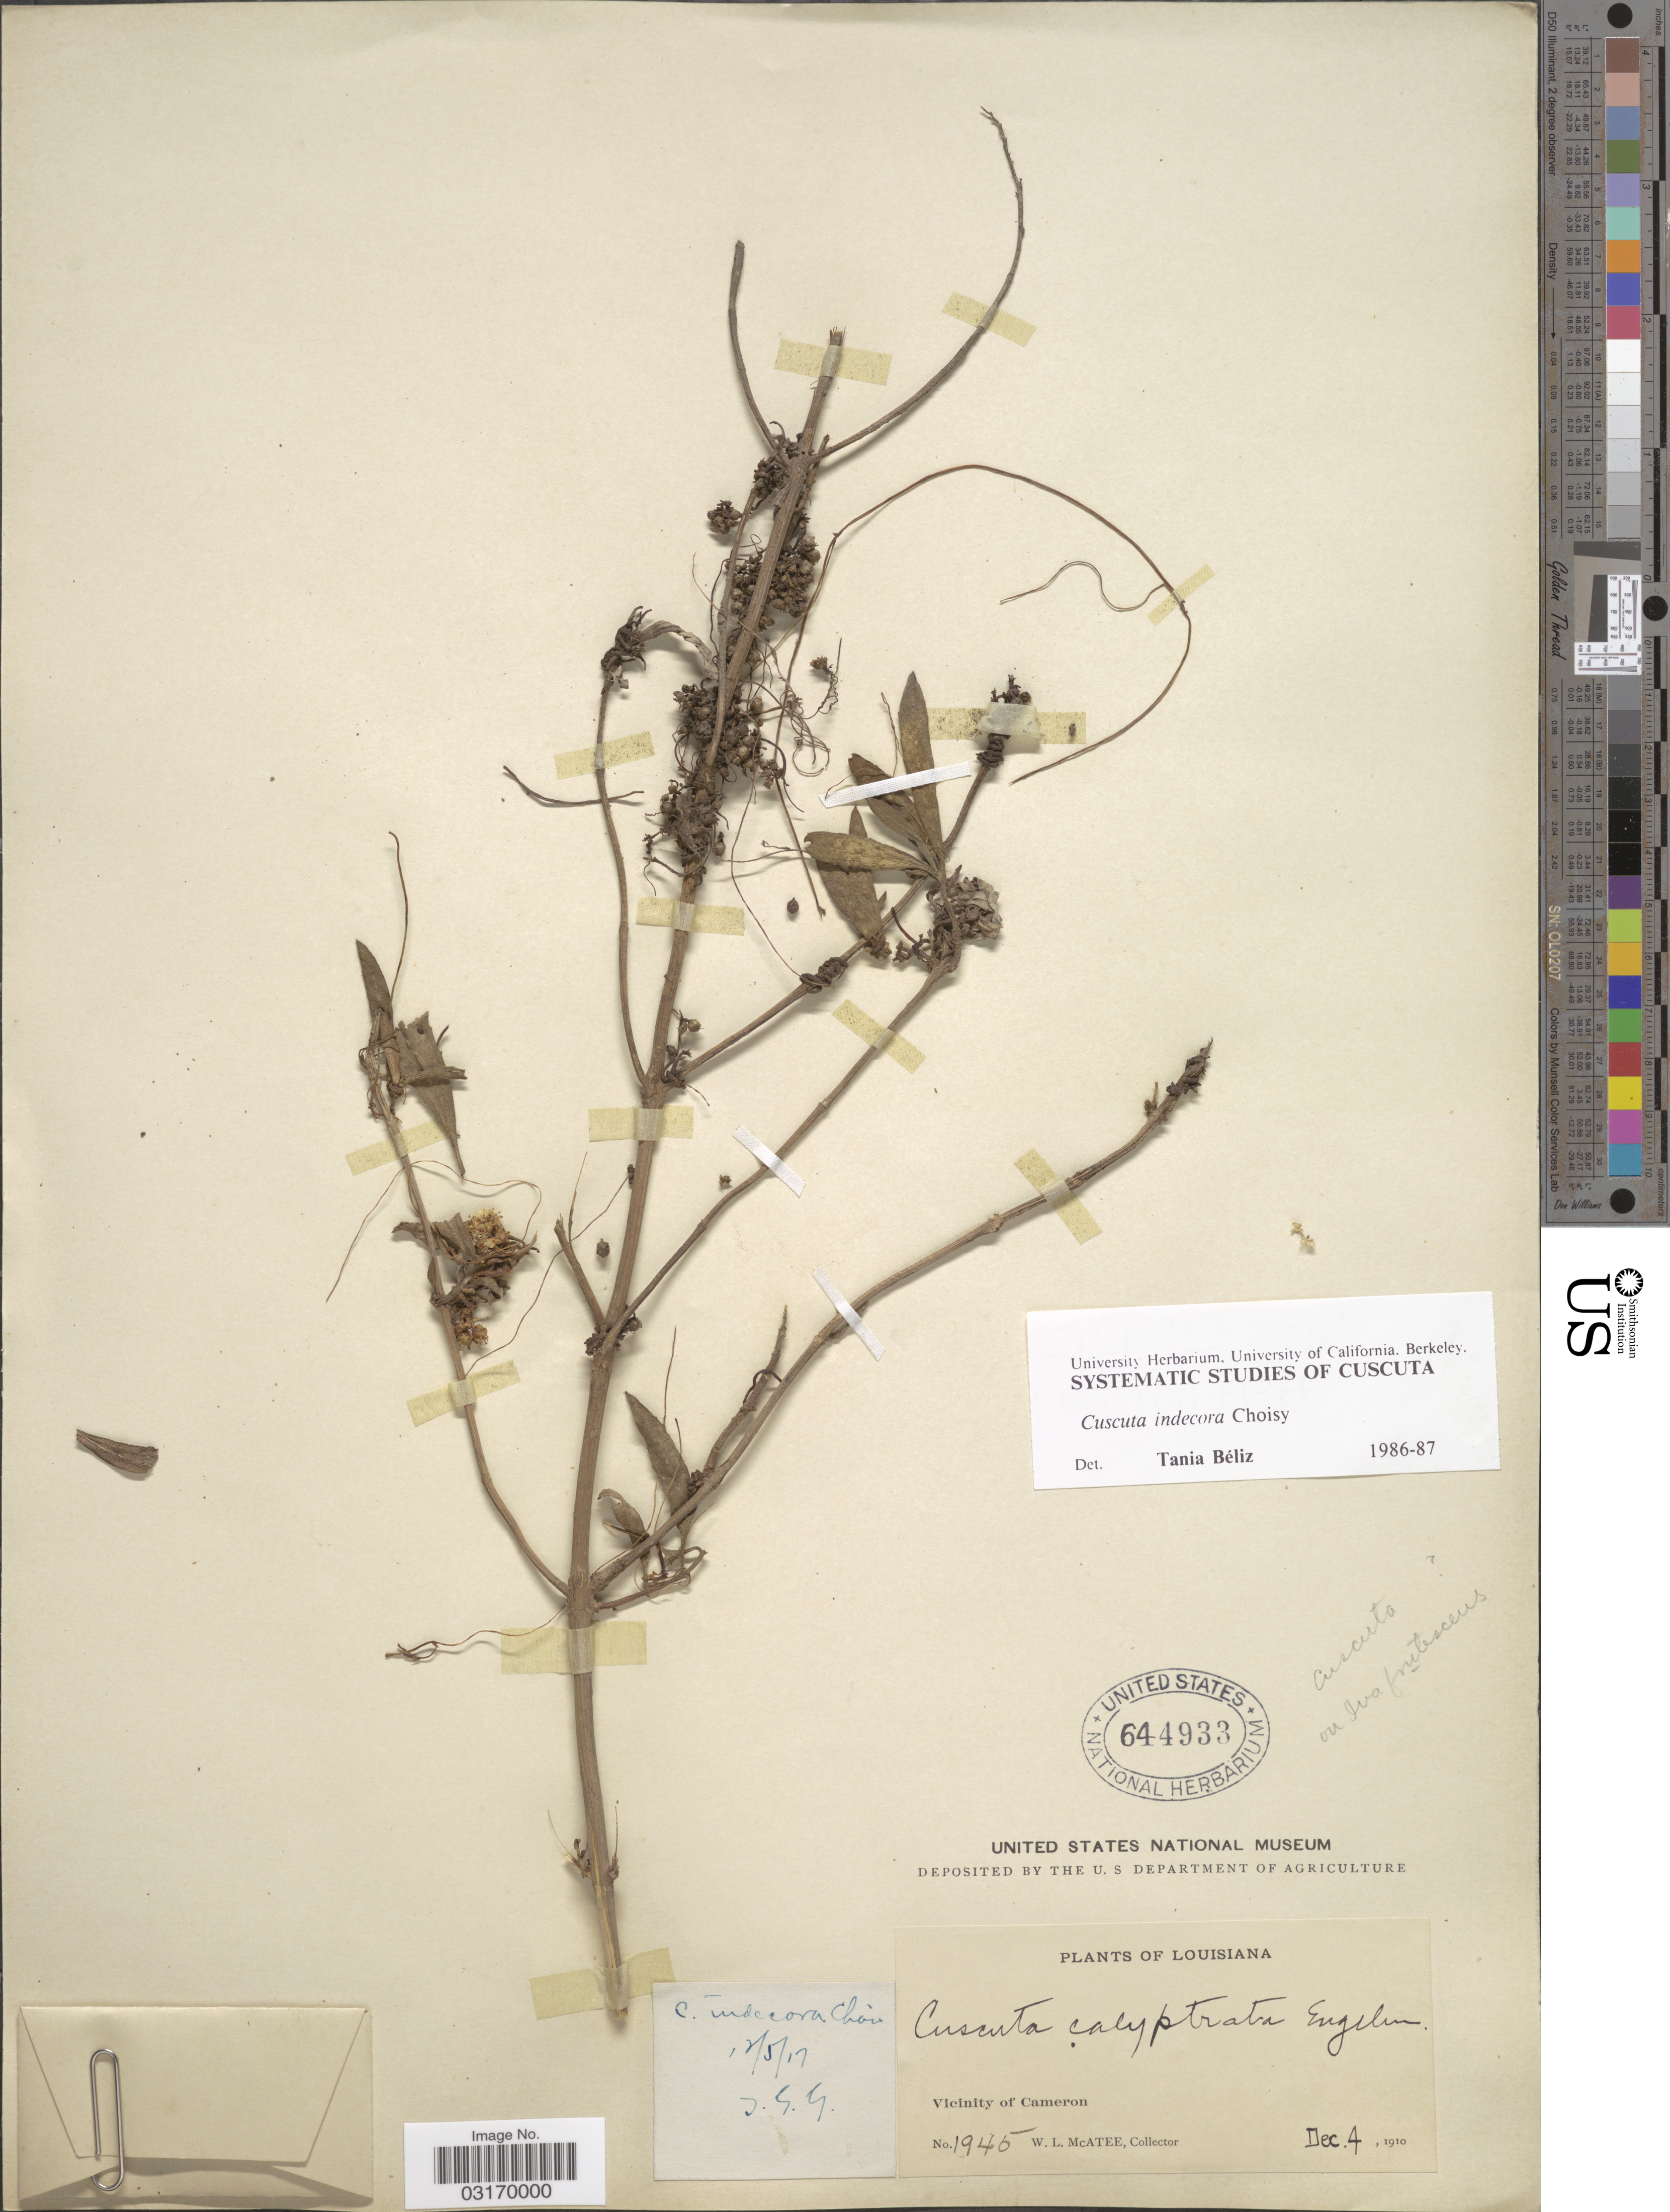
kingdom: Plantae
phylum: Tracheophyta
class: Magnoliopsida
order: Solanales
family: Convolvulaceae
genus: Cuscuta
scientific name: Cuscuta indecora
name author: Choisy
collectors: W. McAtee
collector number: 1945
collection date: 1910-12-04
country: United States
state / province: Louisiana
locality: Vicinity of Cameron.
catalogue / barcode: US 644933